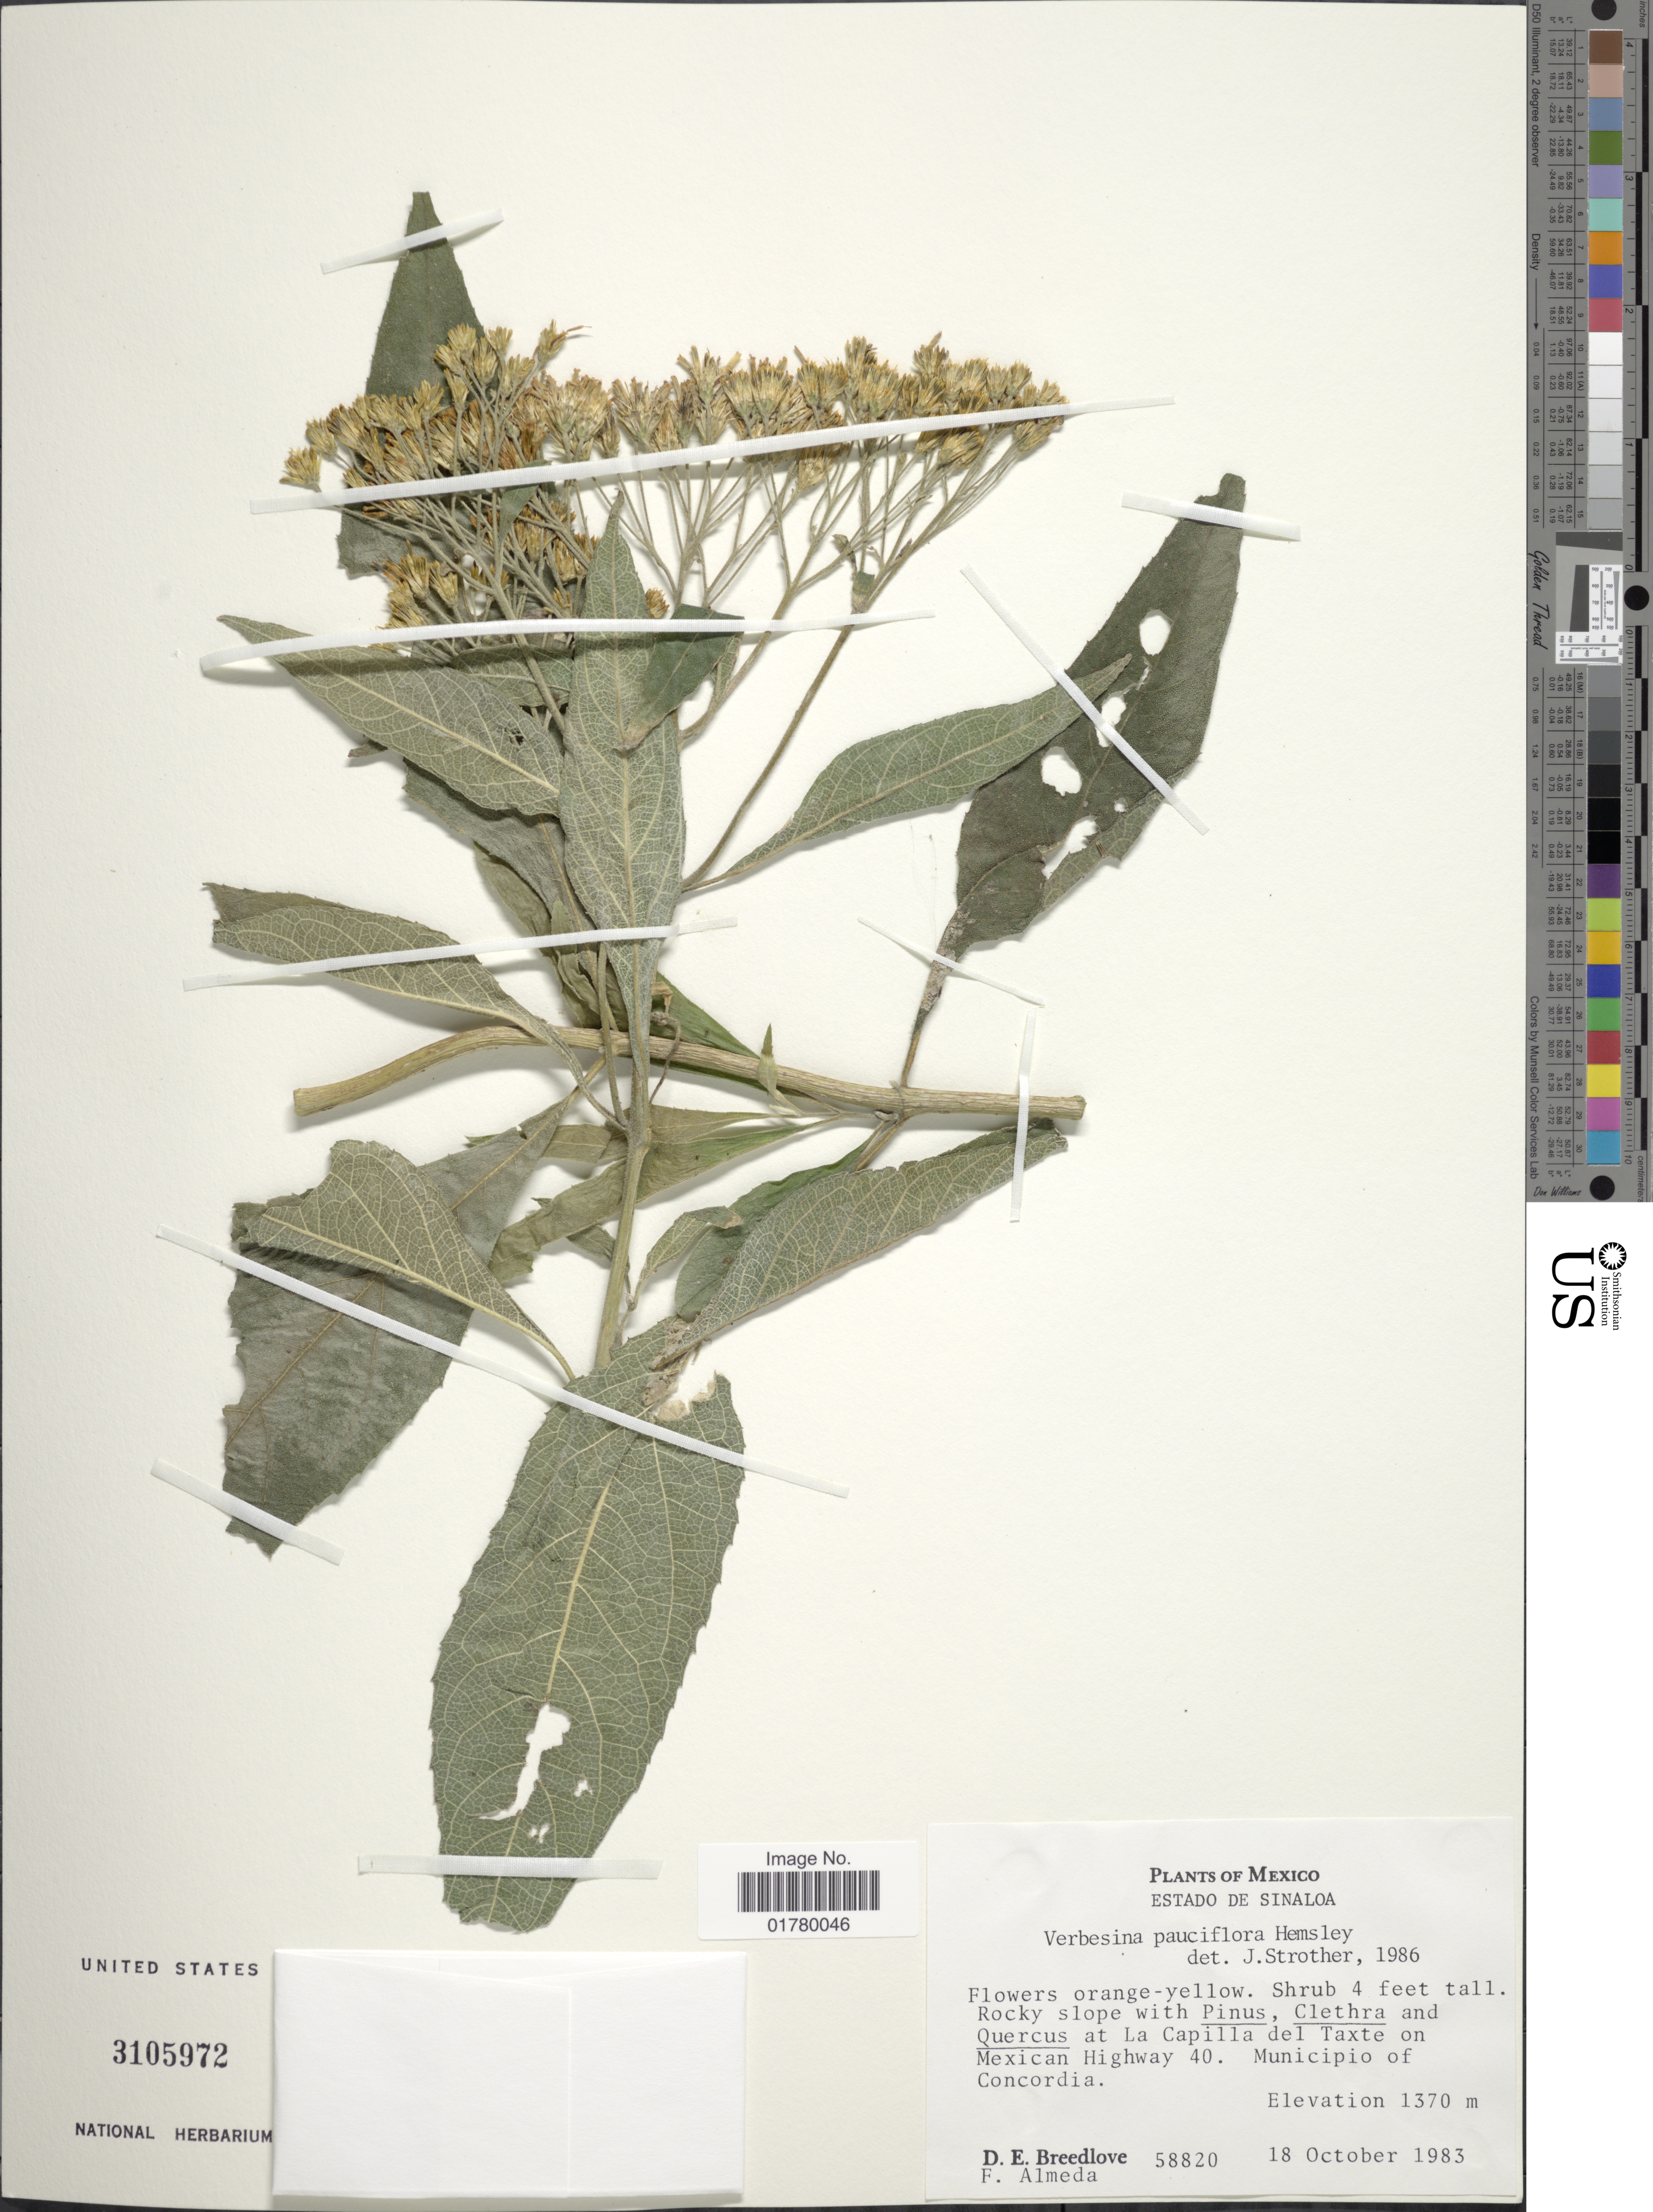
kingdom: Plantae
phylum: Tracheophyta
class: Magnoliopsida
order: Asterales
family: Asteraceae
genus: Verbesina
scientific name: Verbesina pauciflora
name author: Hemsl.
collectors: D. E. Breedlove & F. Almeda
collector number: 58820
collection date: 1983-10-18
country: Mexico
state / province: Sinaloa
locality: At La Capilla del Taxte on Mexican Highway 40, Municipio of Concordia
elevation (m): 1370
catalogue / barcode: US 3105972